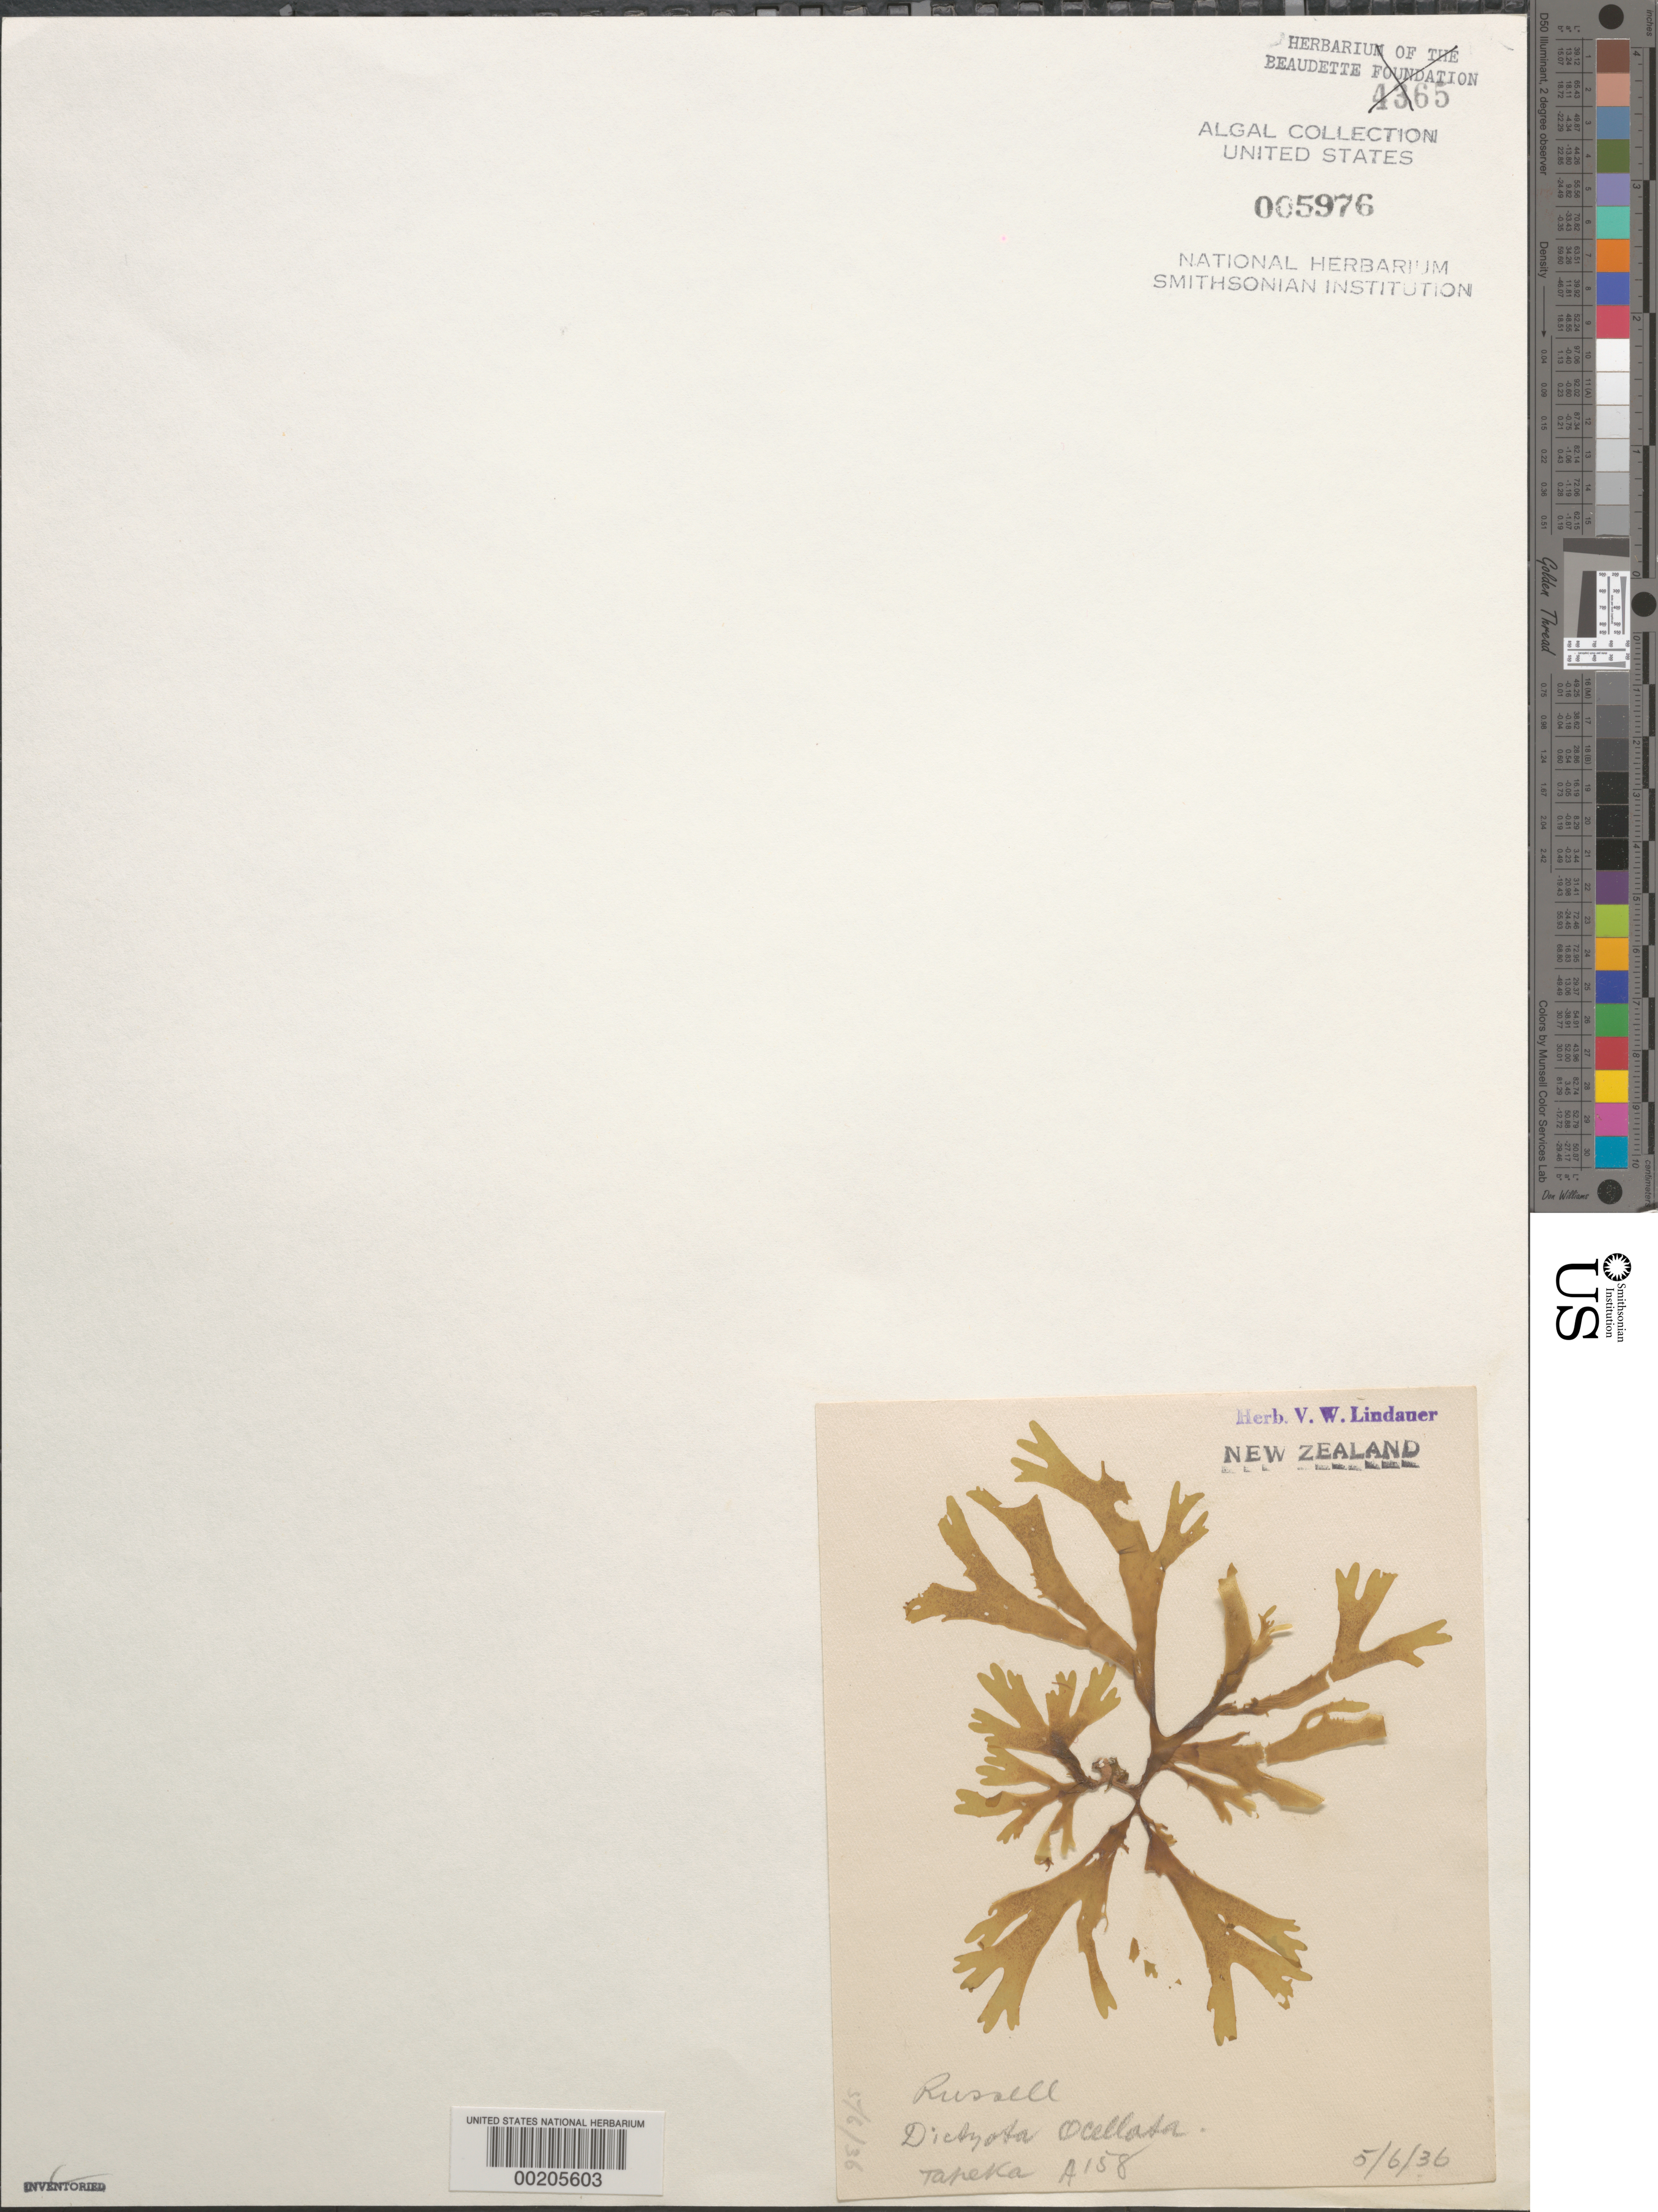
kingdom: Chromista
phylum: Ochrophyta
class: Phaeophyceae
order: Dictyotales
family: Dictyotaceae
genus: Dictyota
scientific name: Dictyota ocellata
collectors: V. Lindauer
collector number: A158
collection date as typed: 05 Jun 1936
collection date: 1936-06-05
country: New Zealand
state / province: Northland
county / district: Far North District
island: North Island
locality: Russell, Tapeka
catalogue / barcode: US 5976